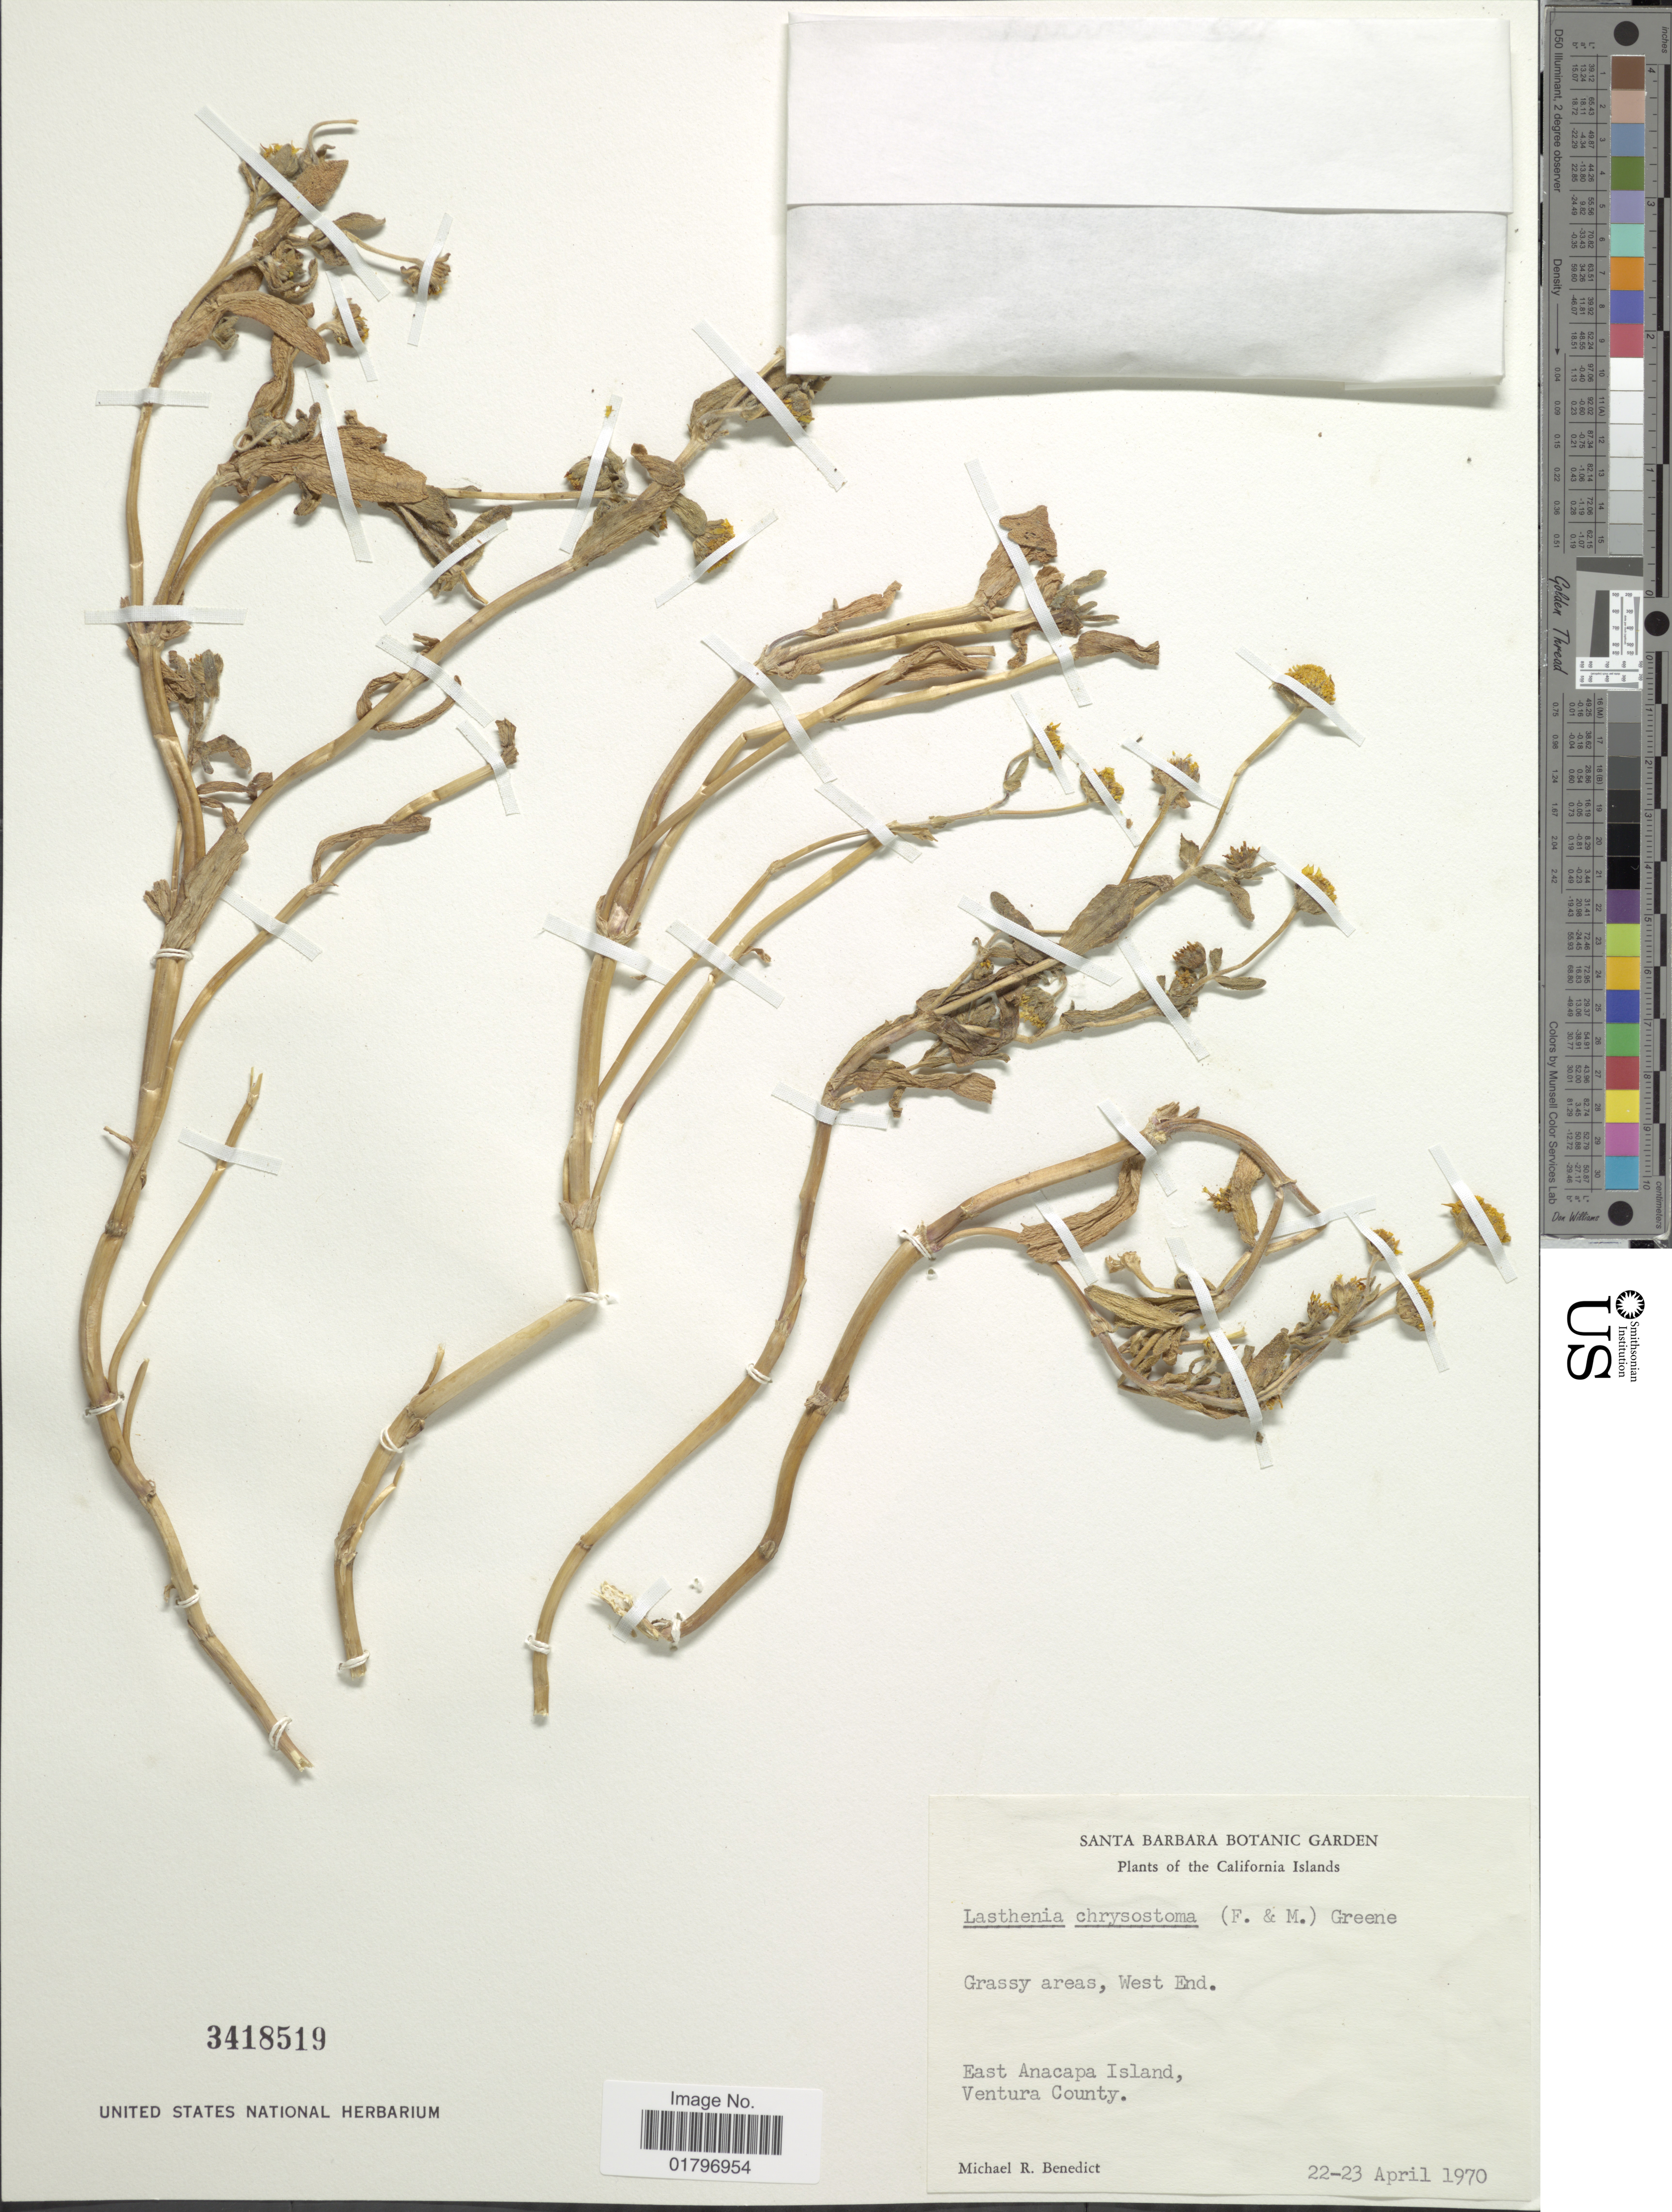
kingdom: Plantae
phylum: Tracheophyta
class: Magnoliopsida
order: Asterales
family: Asteraceae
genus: Lasthenia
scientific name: Lasthenia chrysostoma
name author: (Fisch. & C.A. Mey.) Greene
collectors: M. R. Benedict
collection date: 1970-04-22/1970-04-23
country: United States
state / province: California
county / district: Ventura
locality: California Islands. Grassy areas, West End. East Anacapa Island, Ventura County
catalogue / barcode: US 3418519